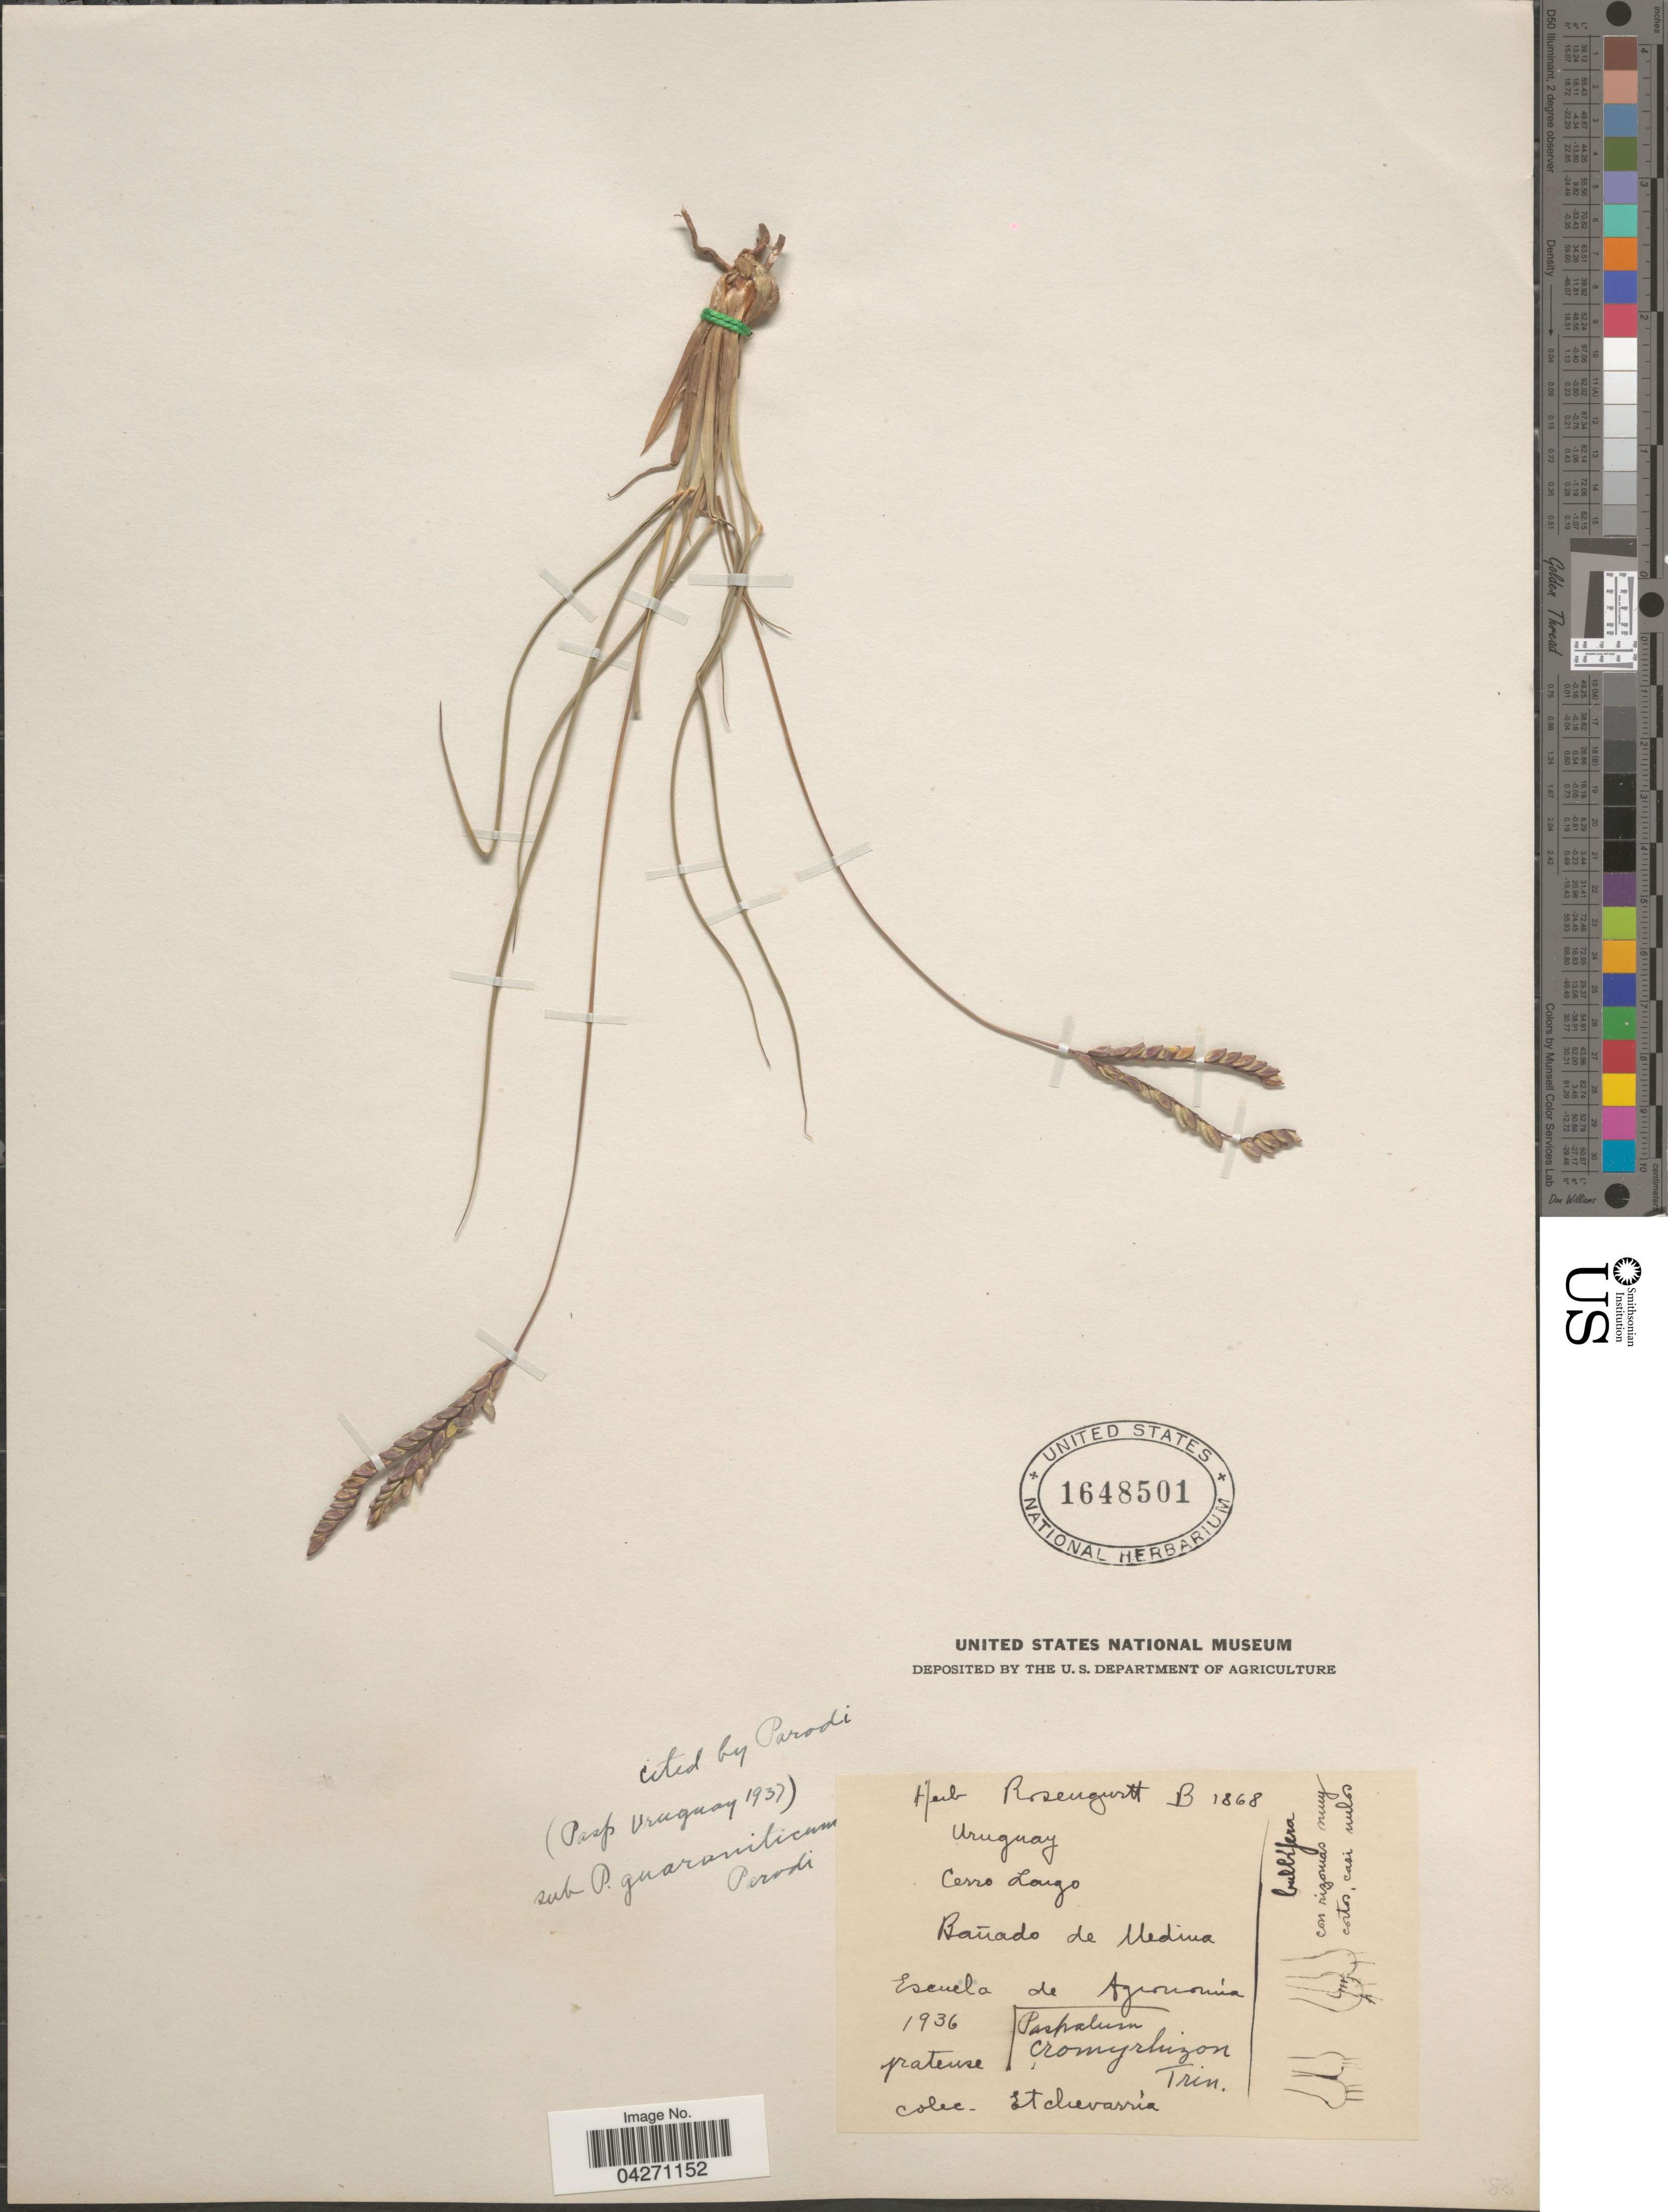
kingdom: Plantae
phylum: Tracheophyta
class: Liliopsida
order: Poales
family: Poaceae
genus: Paspalum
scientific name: Paspalum ionanthum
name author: Chase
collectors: ex herb. Rosengurtt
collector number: B1868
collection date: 1936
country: Uruguay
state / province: Cerro Largo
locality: Cerro Largo. Bañado de Medina.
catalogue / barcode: US 1648501